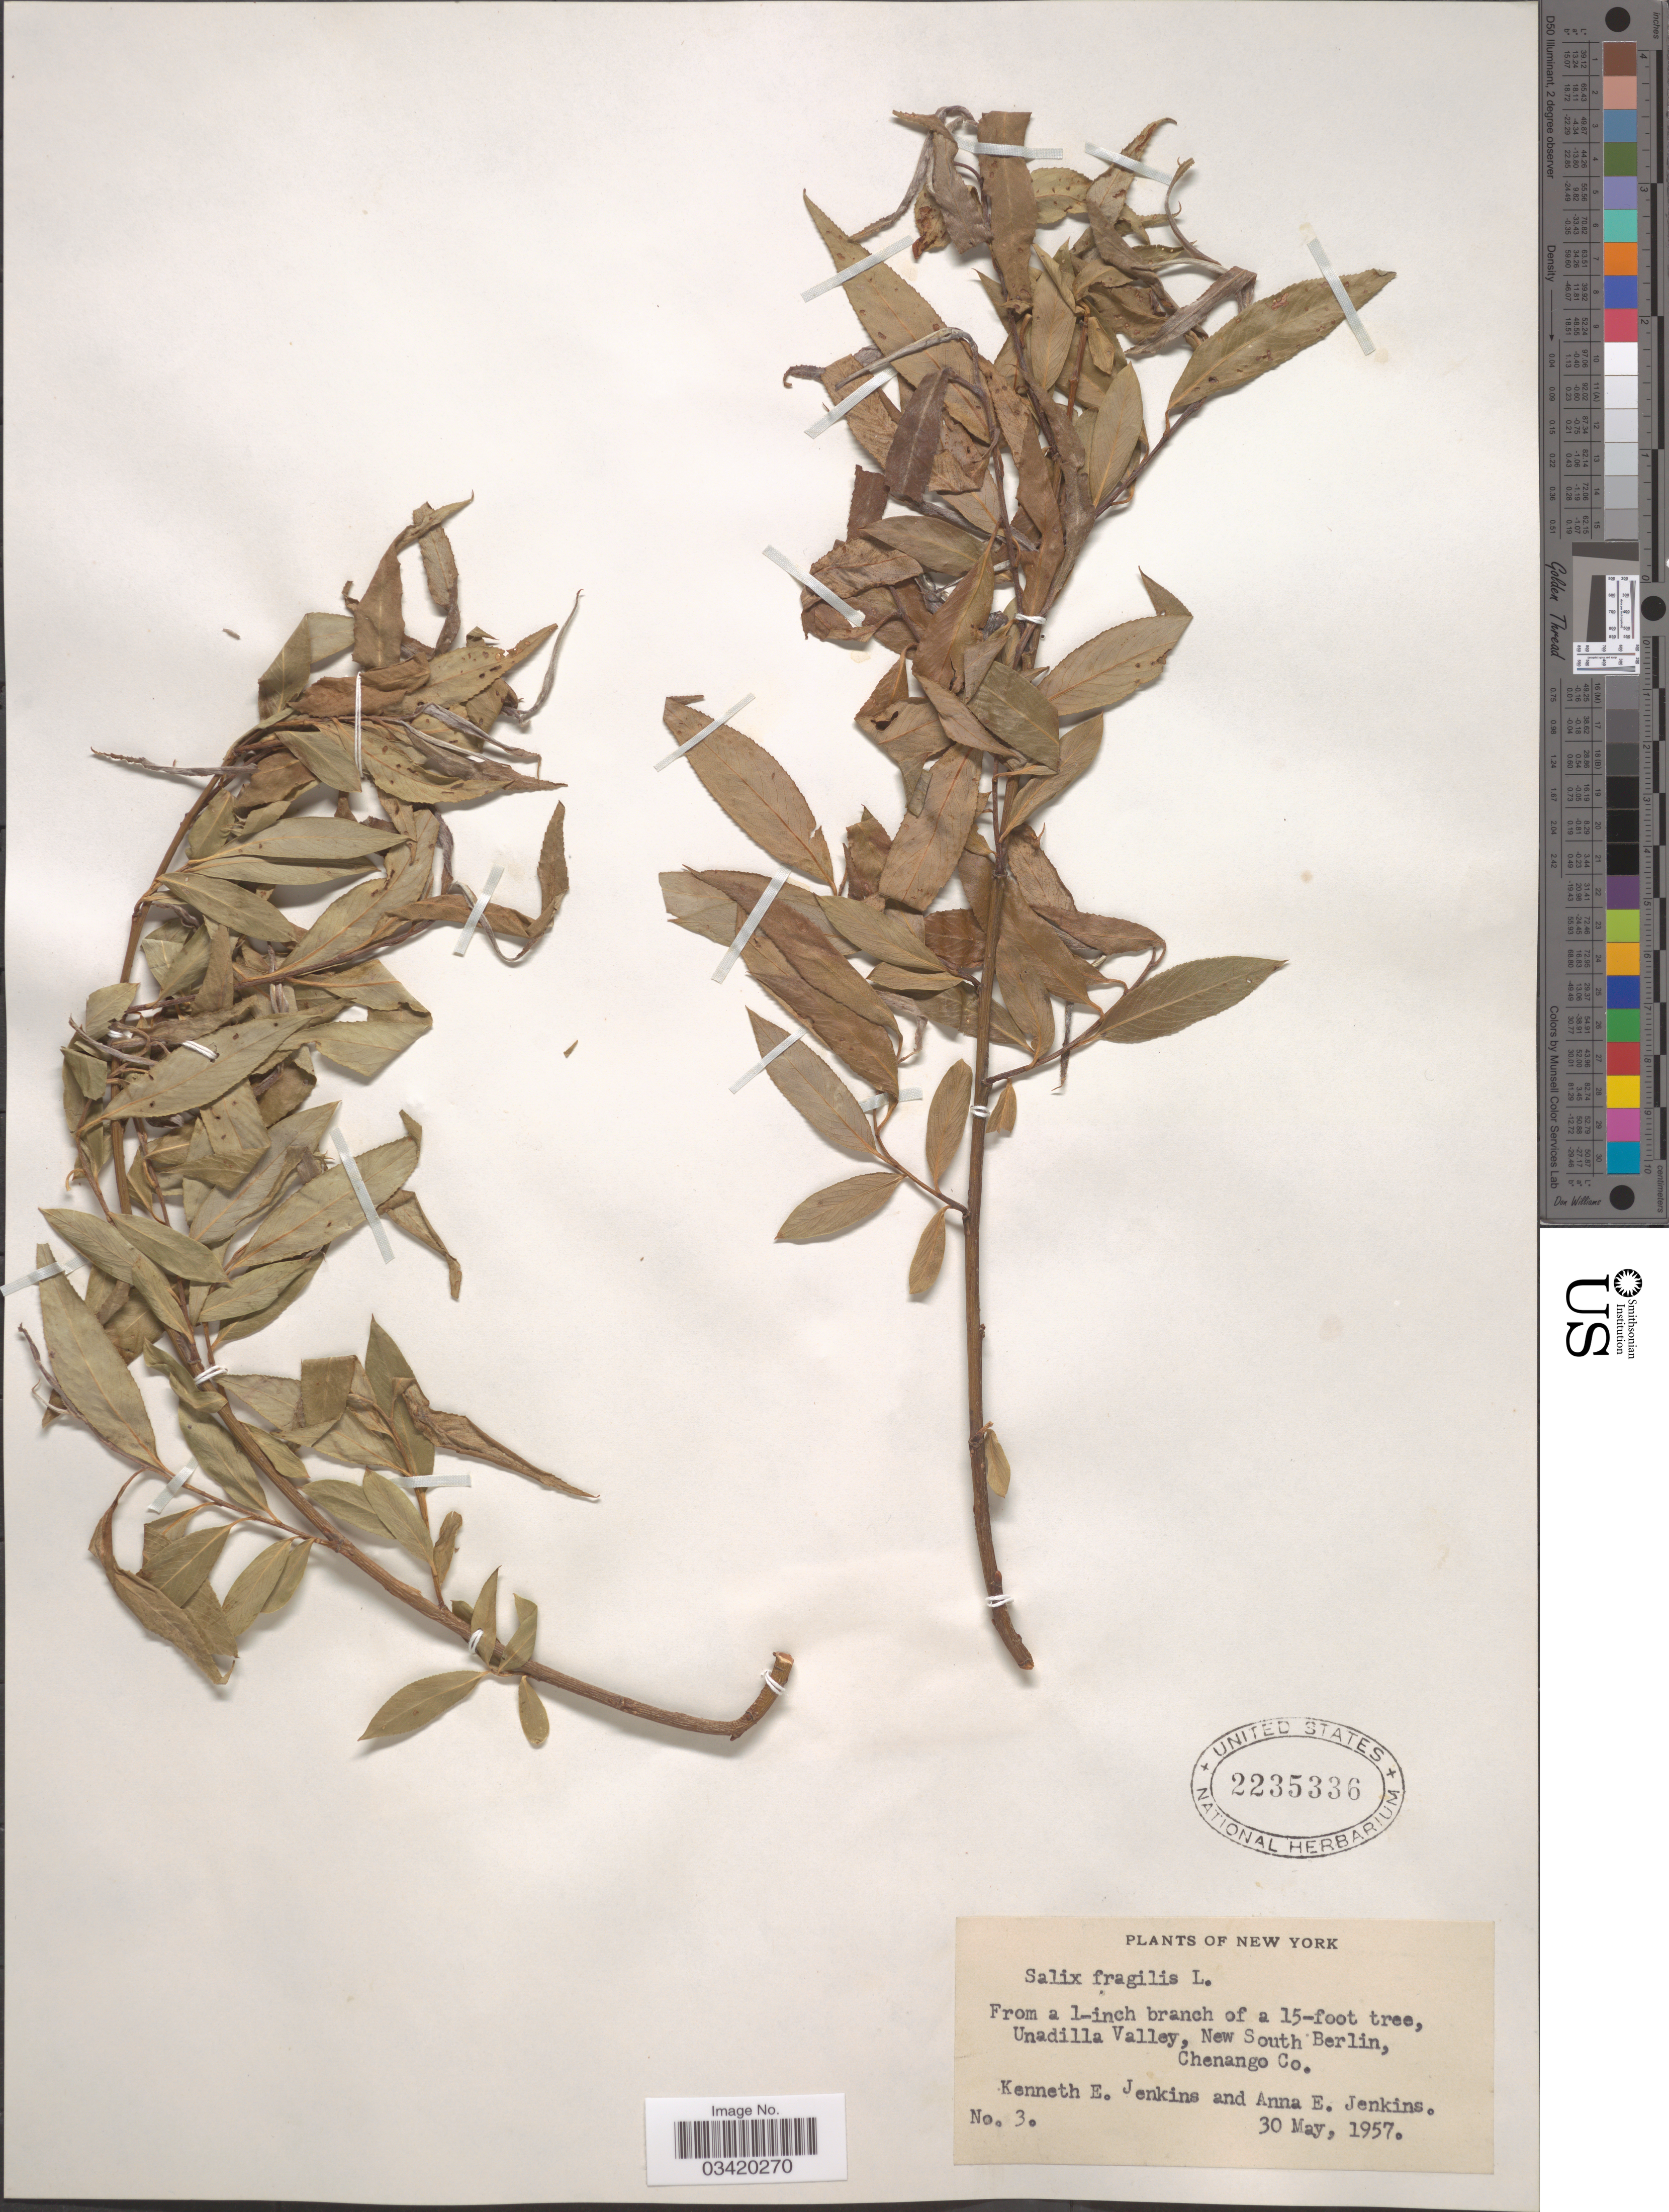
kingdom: Plantae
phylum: Tracheophyta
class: Magnoliopsida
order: Malpighiales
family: Salicaceae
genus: Salix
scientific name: Salix fragilis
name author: L.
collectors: K. Jenkins & A. Jenkins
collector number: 3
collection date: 1957-05-30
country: United States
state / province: New York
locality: Unadilla Valley, New South Berlin, Chenango Co.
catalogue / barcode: US 2235336